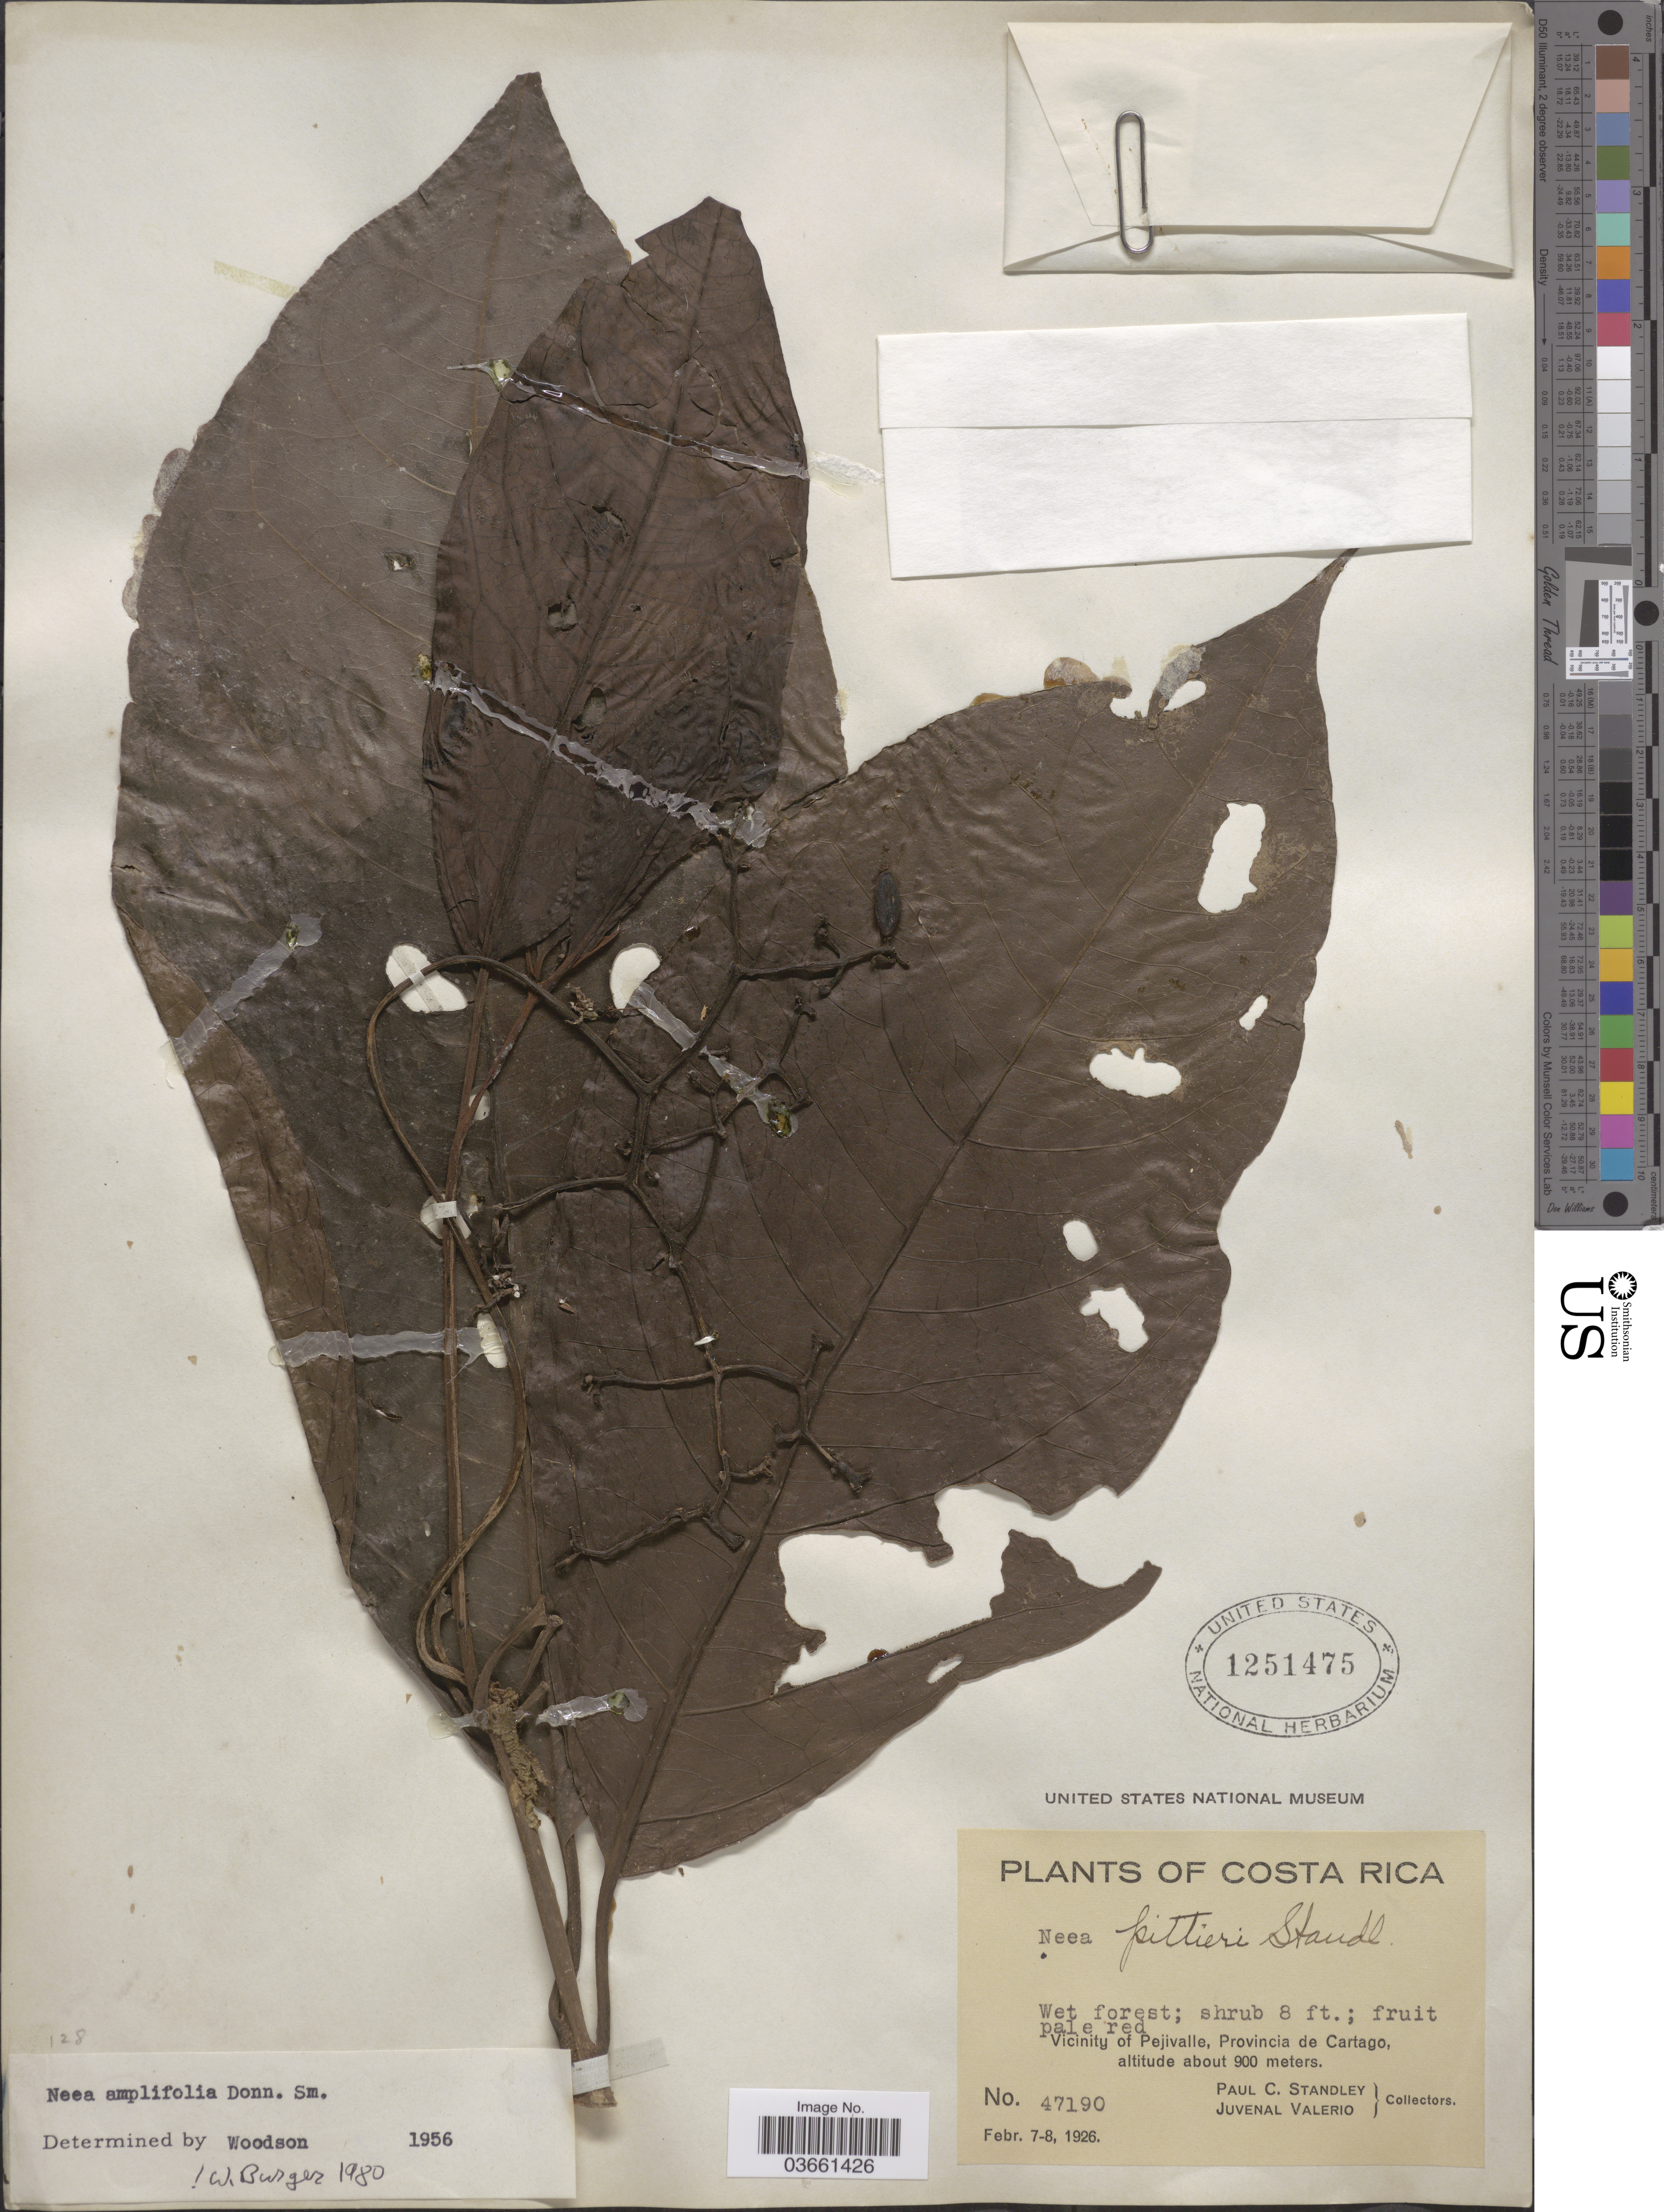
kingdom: Plantae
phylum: Tracheophyta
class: Magnoliopsida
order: Caryophyllales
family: Nyctaginaceae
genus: Neea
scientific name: Neea amplifolia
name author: Donn. Sm.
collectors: P. C. Standley & J. Valerio R.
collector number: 47190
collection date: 1926-02-07/1926-02-08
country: Costa Rica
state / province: Cartago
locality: Vicinity of Pejivalle.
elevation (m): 900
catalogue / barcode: US 1251475